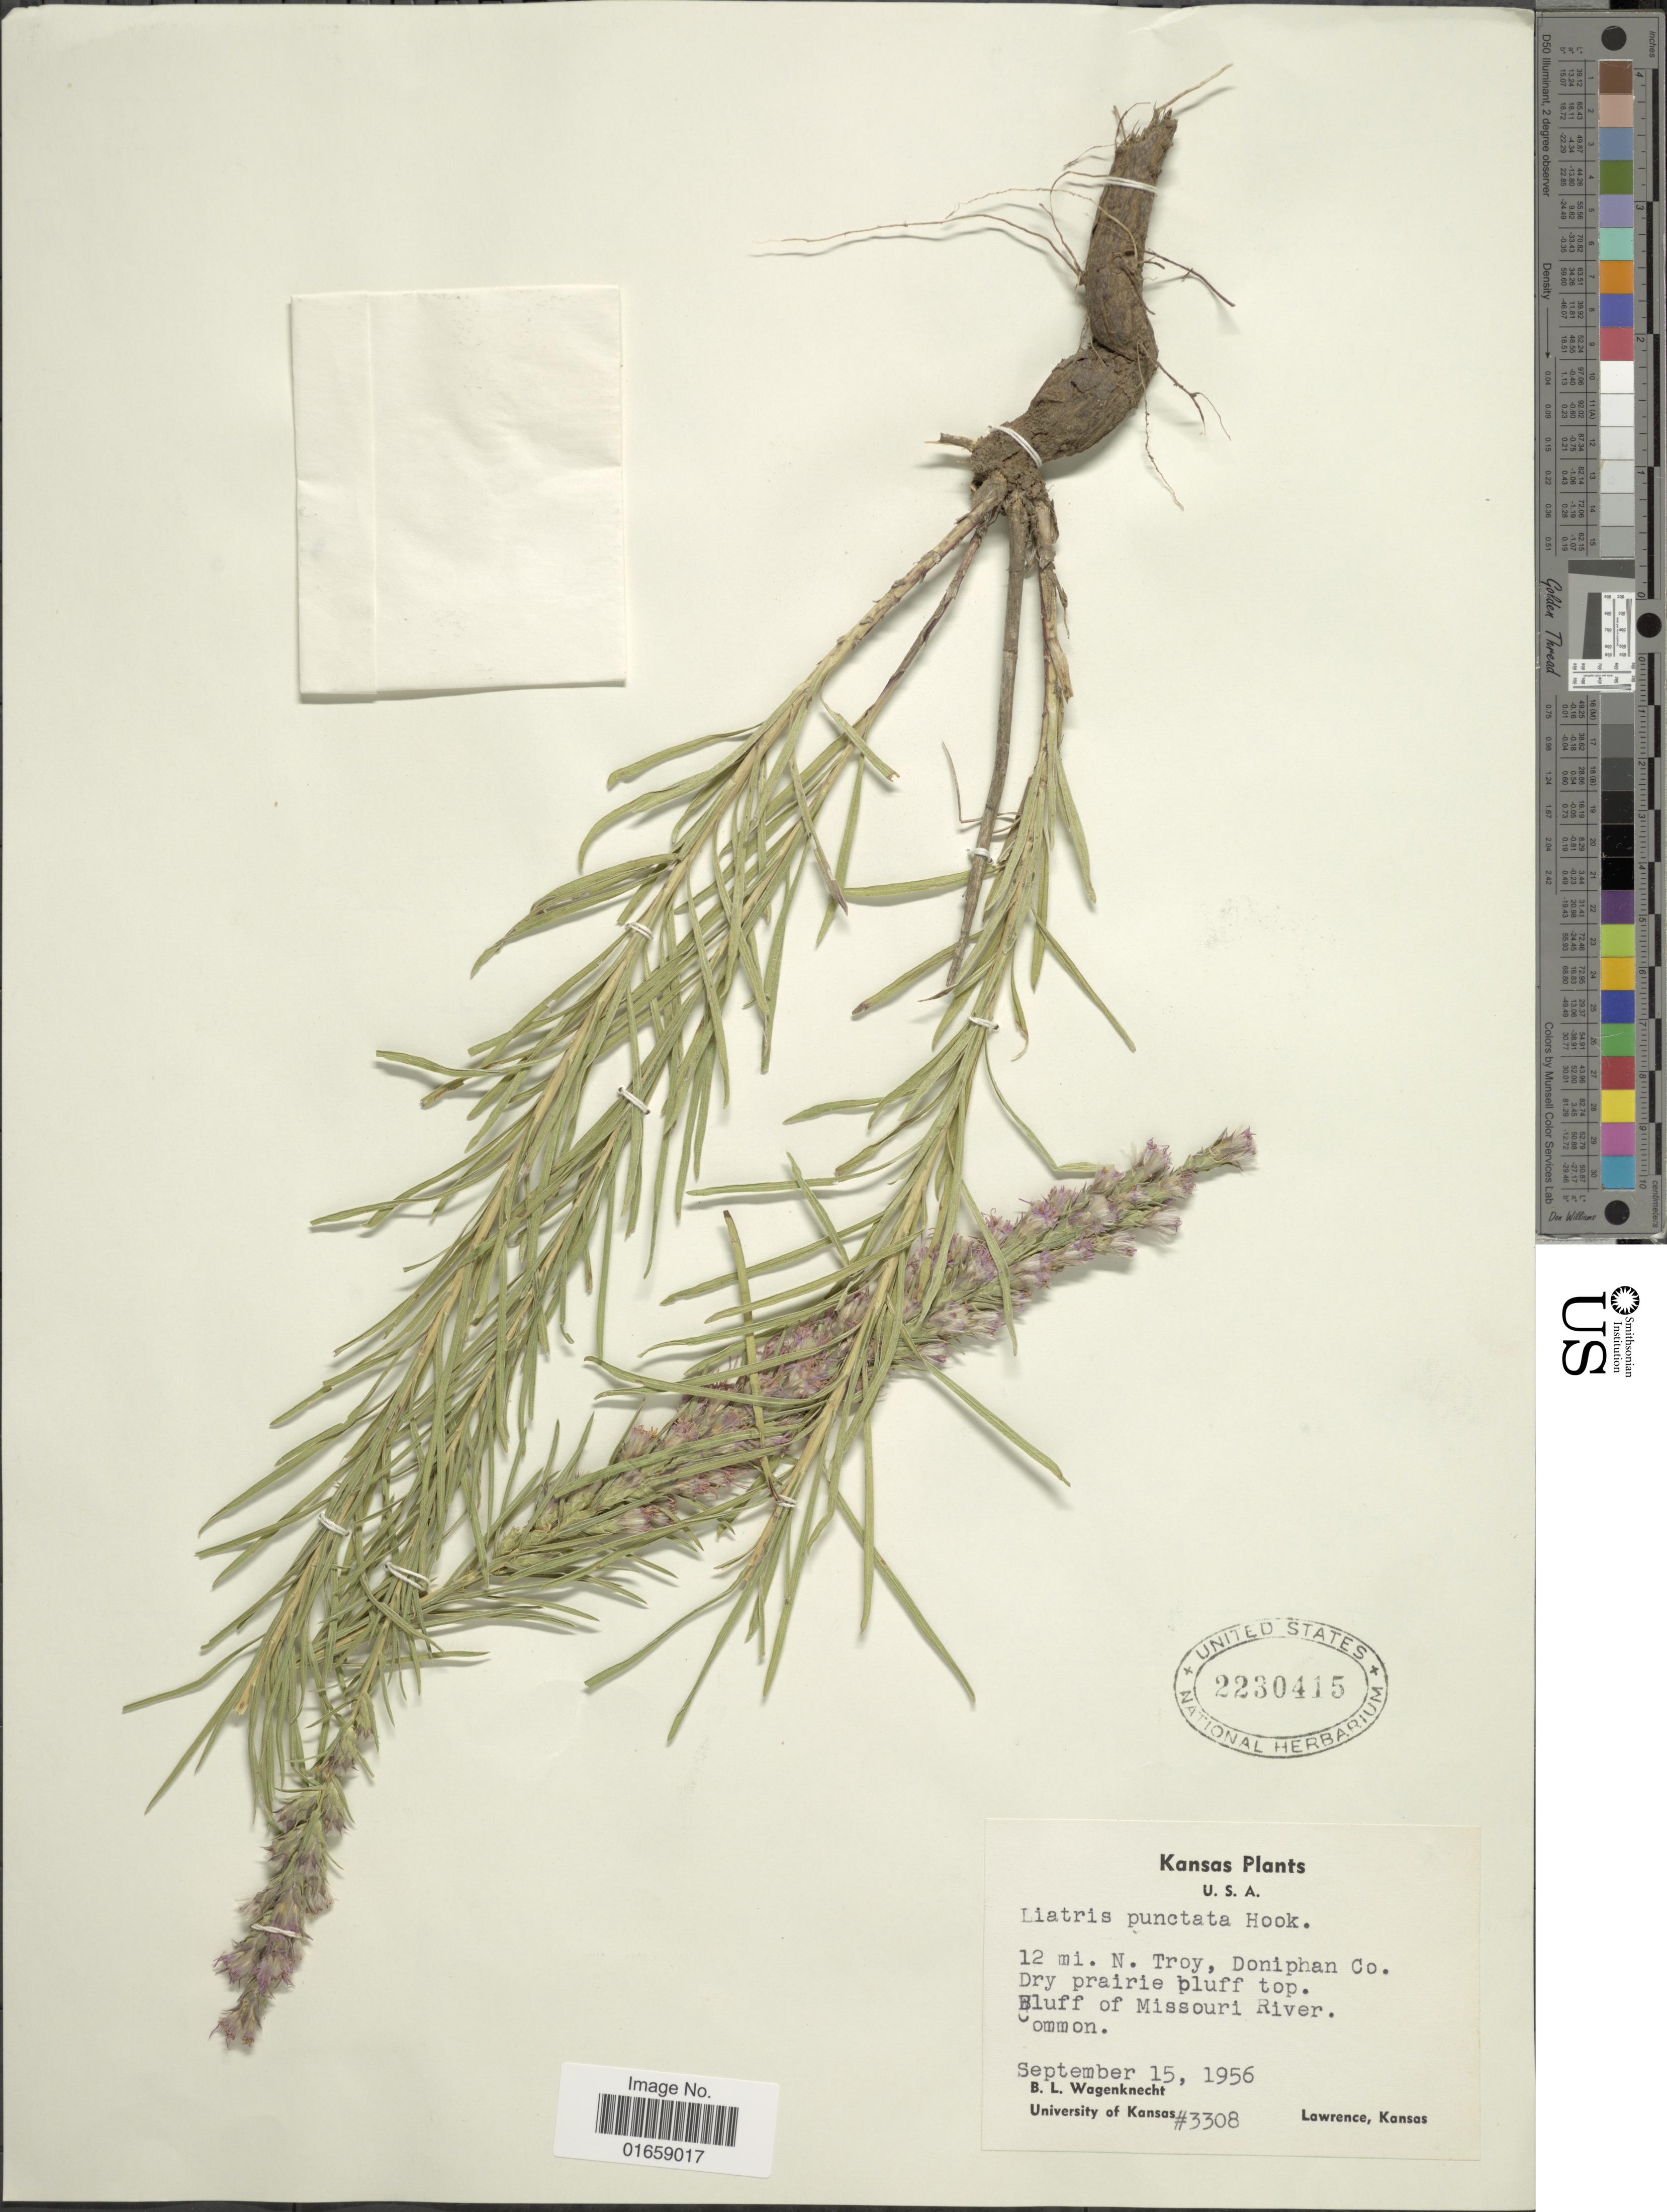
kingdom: Plantae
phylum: Tracheophyta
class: Magnoliopsida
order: Asterales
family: Asteraceae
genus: Liatris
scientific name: Liatris punctata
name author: Hook.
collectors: B. Wagenknecht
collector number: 3308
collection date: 1956-09-15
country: United States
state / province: Kansas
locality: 12 mi. N. Troy, Doniphan Co., Dry prairie bluff top. Bluff of Missouri River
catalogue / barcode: US 2230415